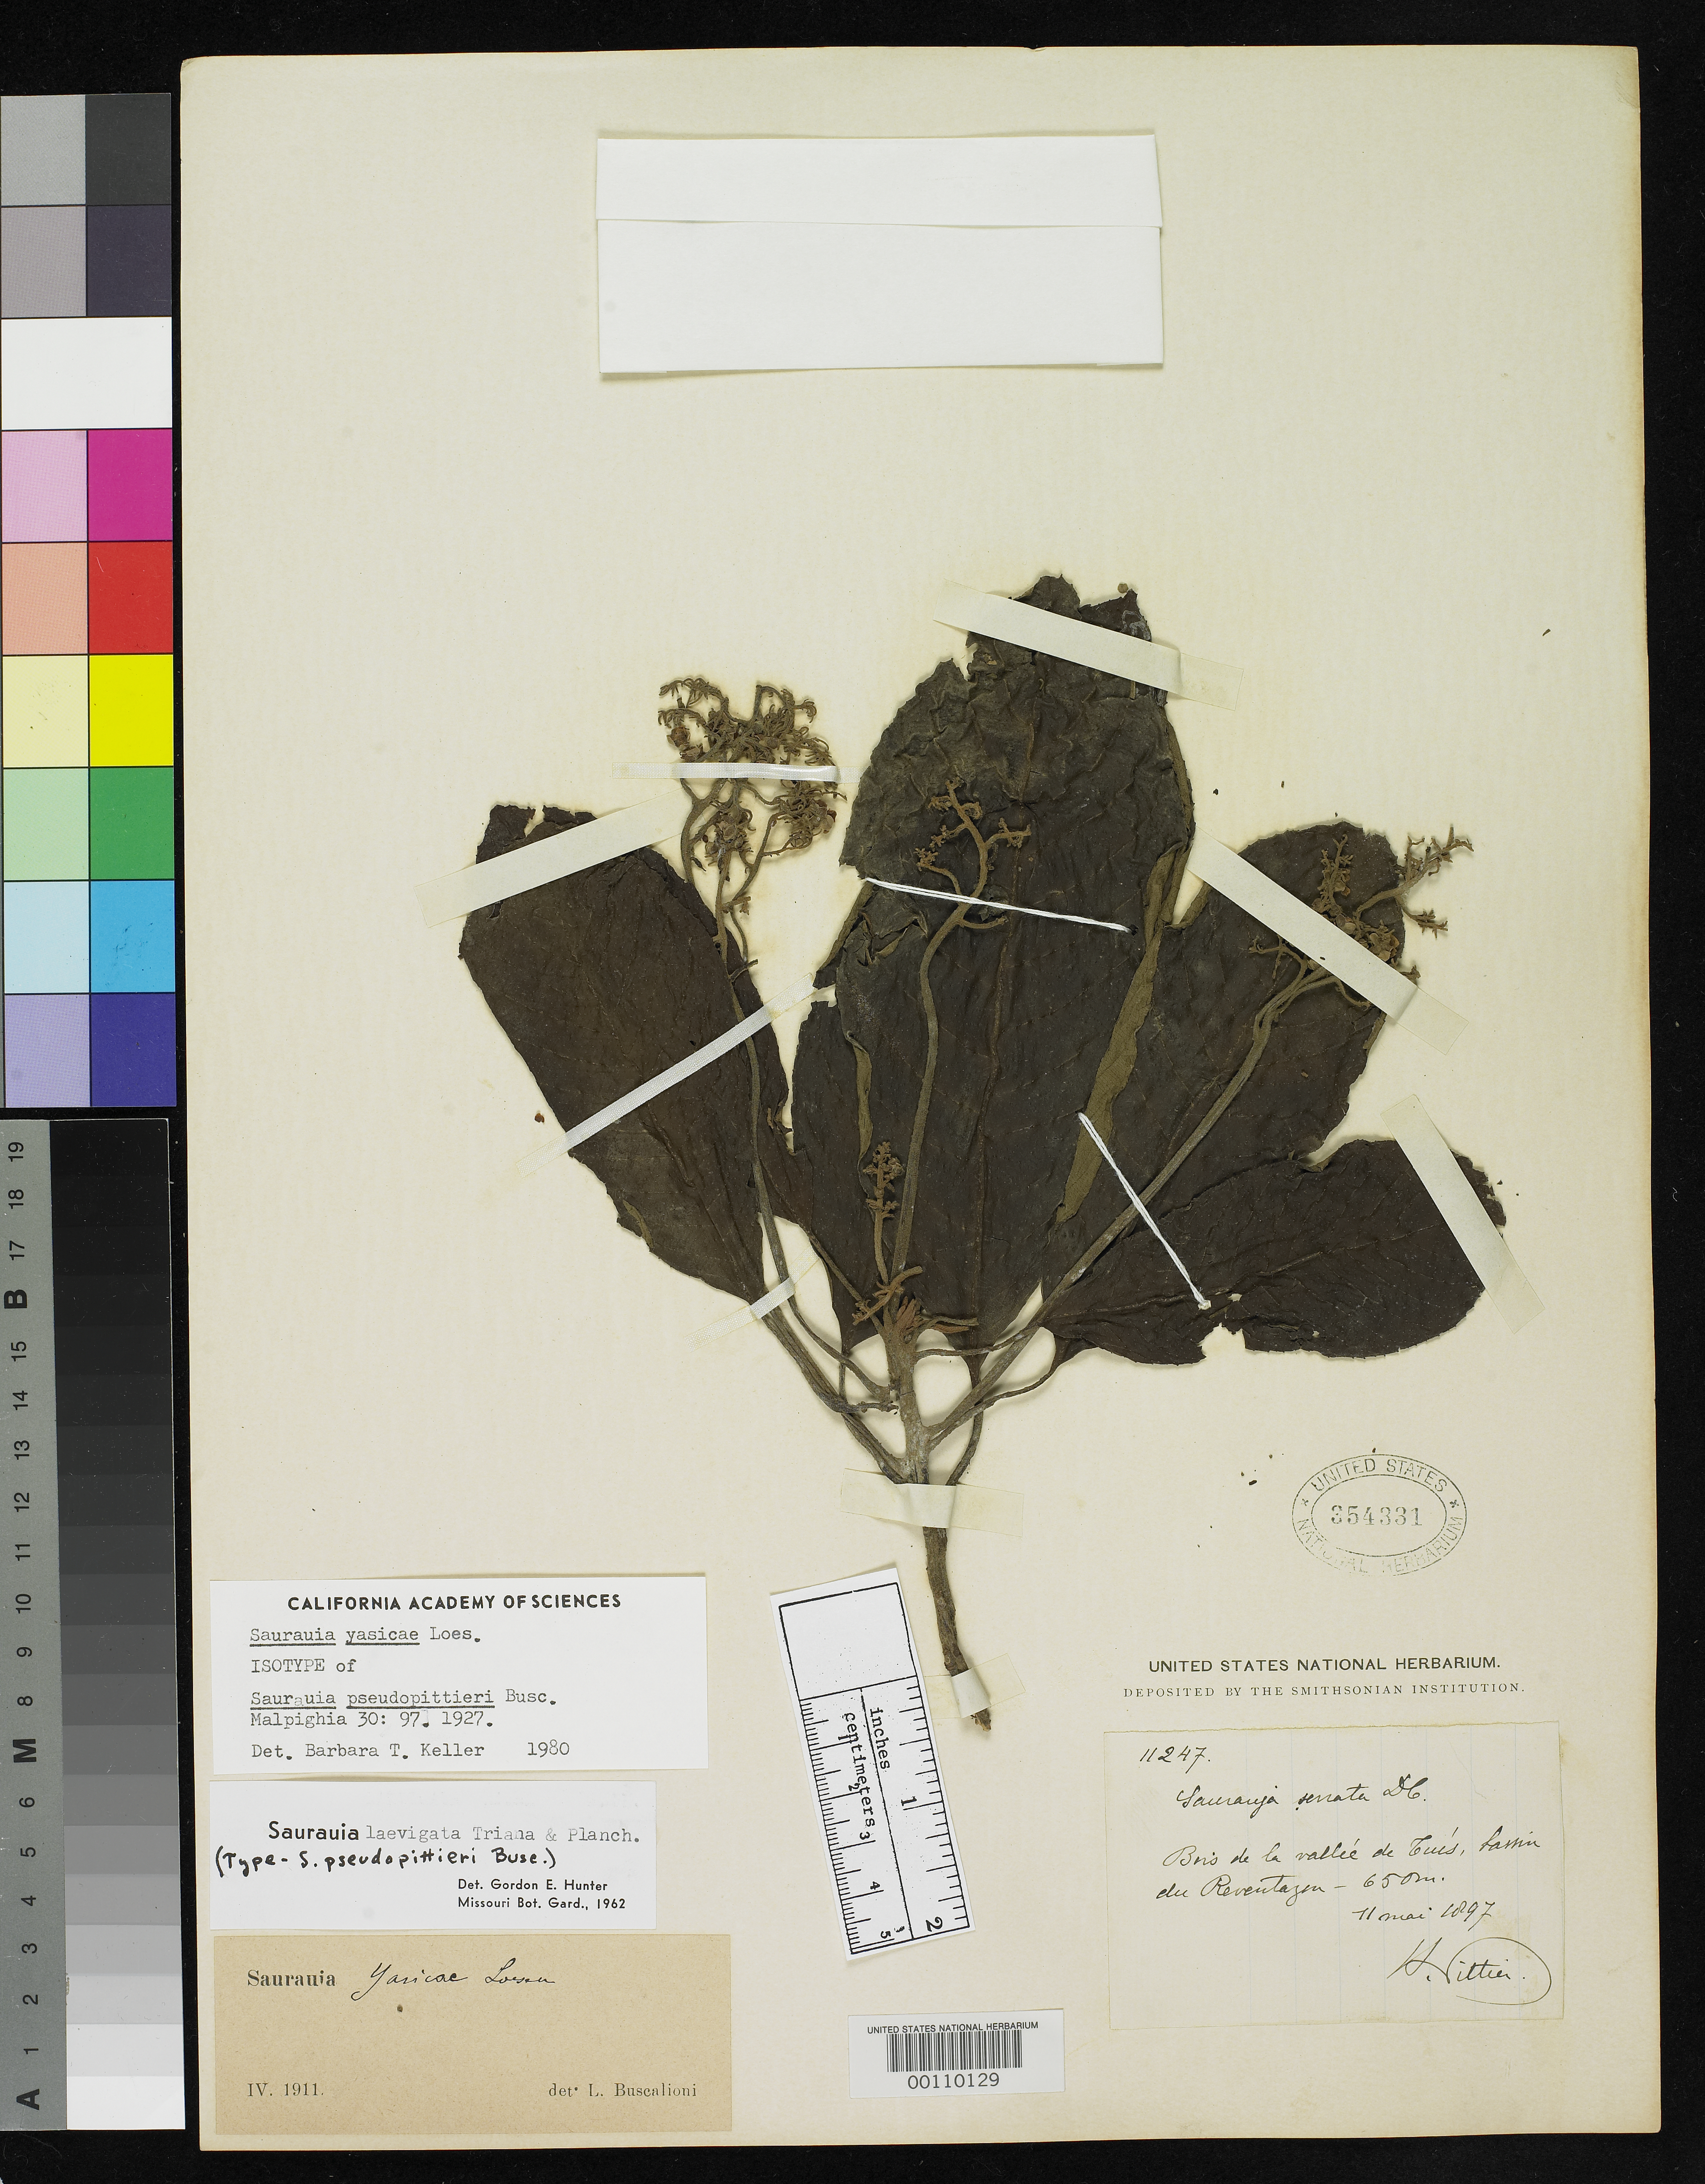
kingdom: Plantae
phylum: Tracheophyta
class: Magnoliopsida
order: Ericales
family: Actinidiaceae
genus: Saurauia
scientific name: Saurauia pseudopittieri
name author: Buscal.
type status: Isotype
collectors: H. F. Pittier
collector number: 11247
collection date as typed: May 1897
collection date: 1897-05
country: Costa Rica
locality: Bois de La Vallee de Tres, Bassin de Reventon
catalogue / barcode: US 354331